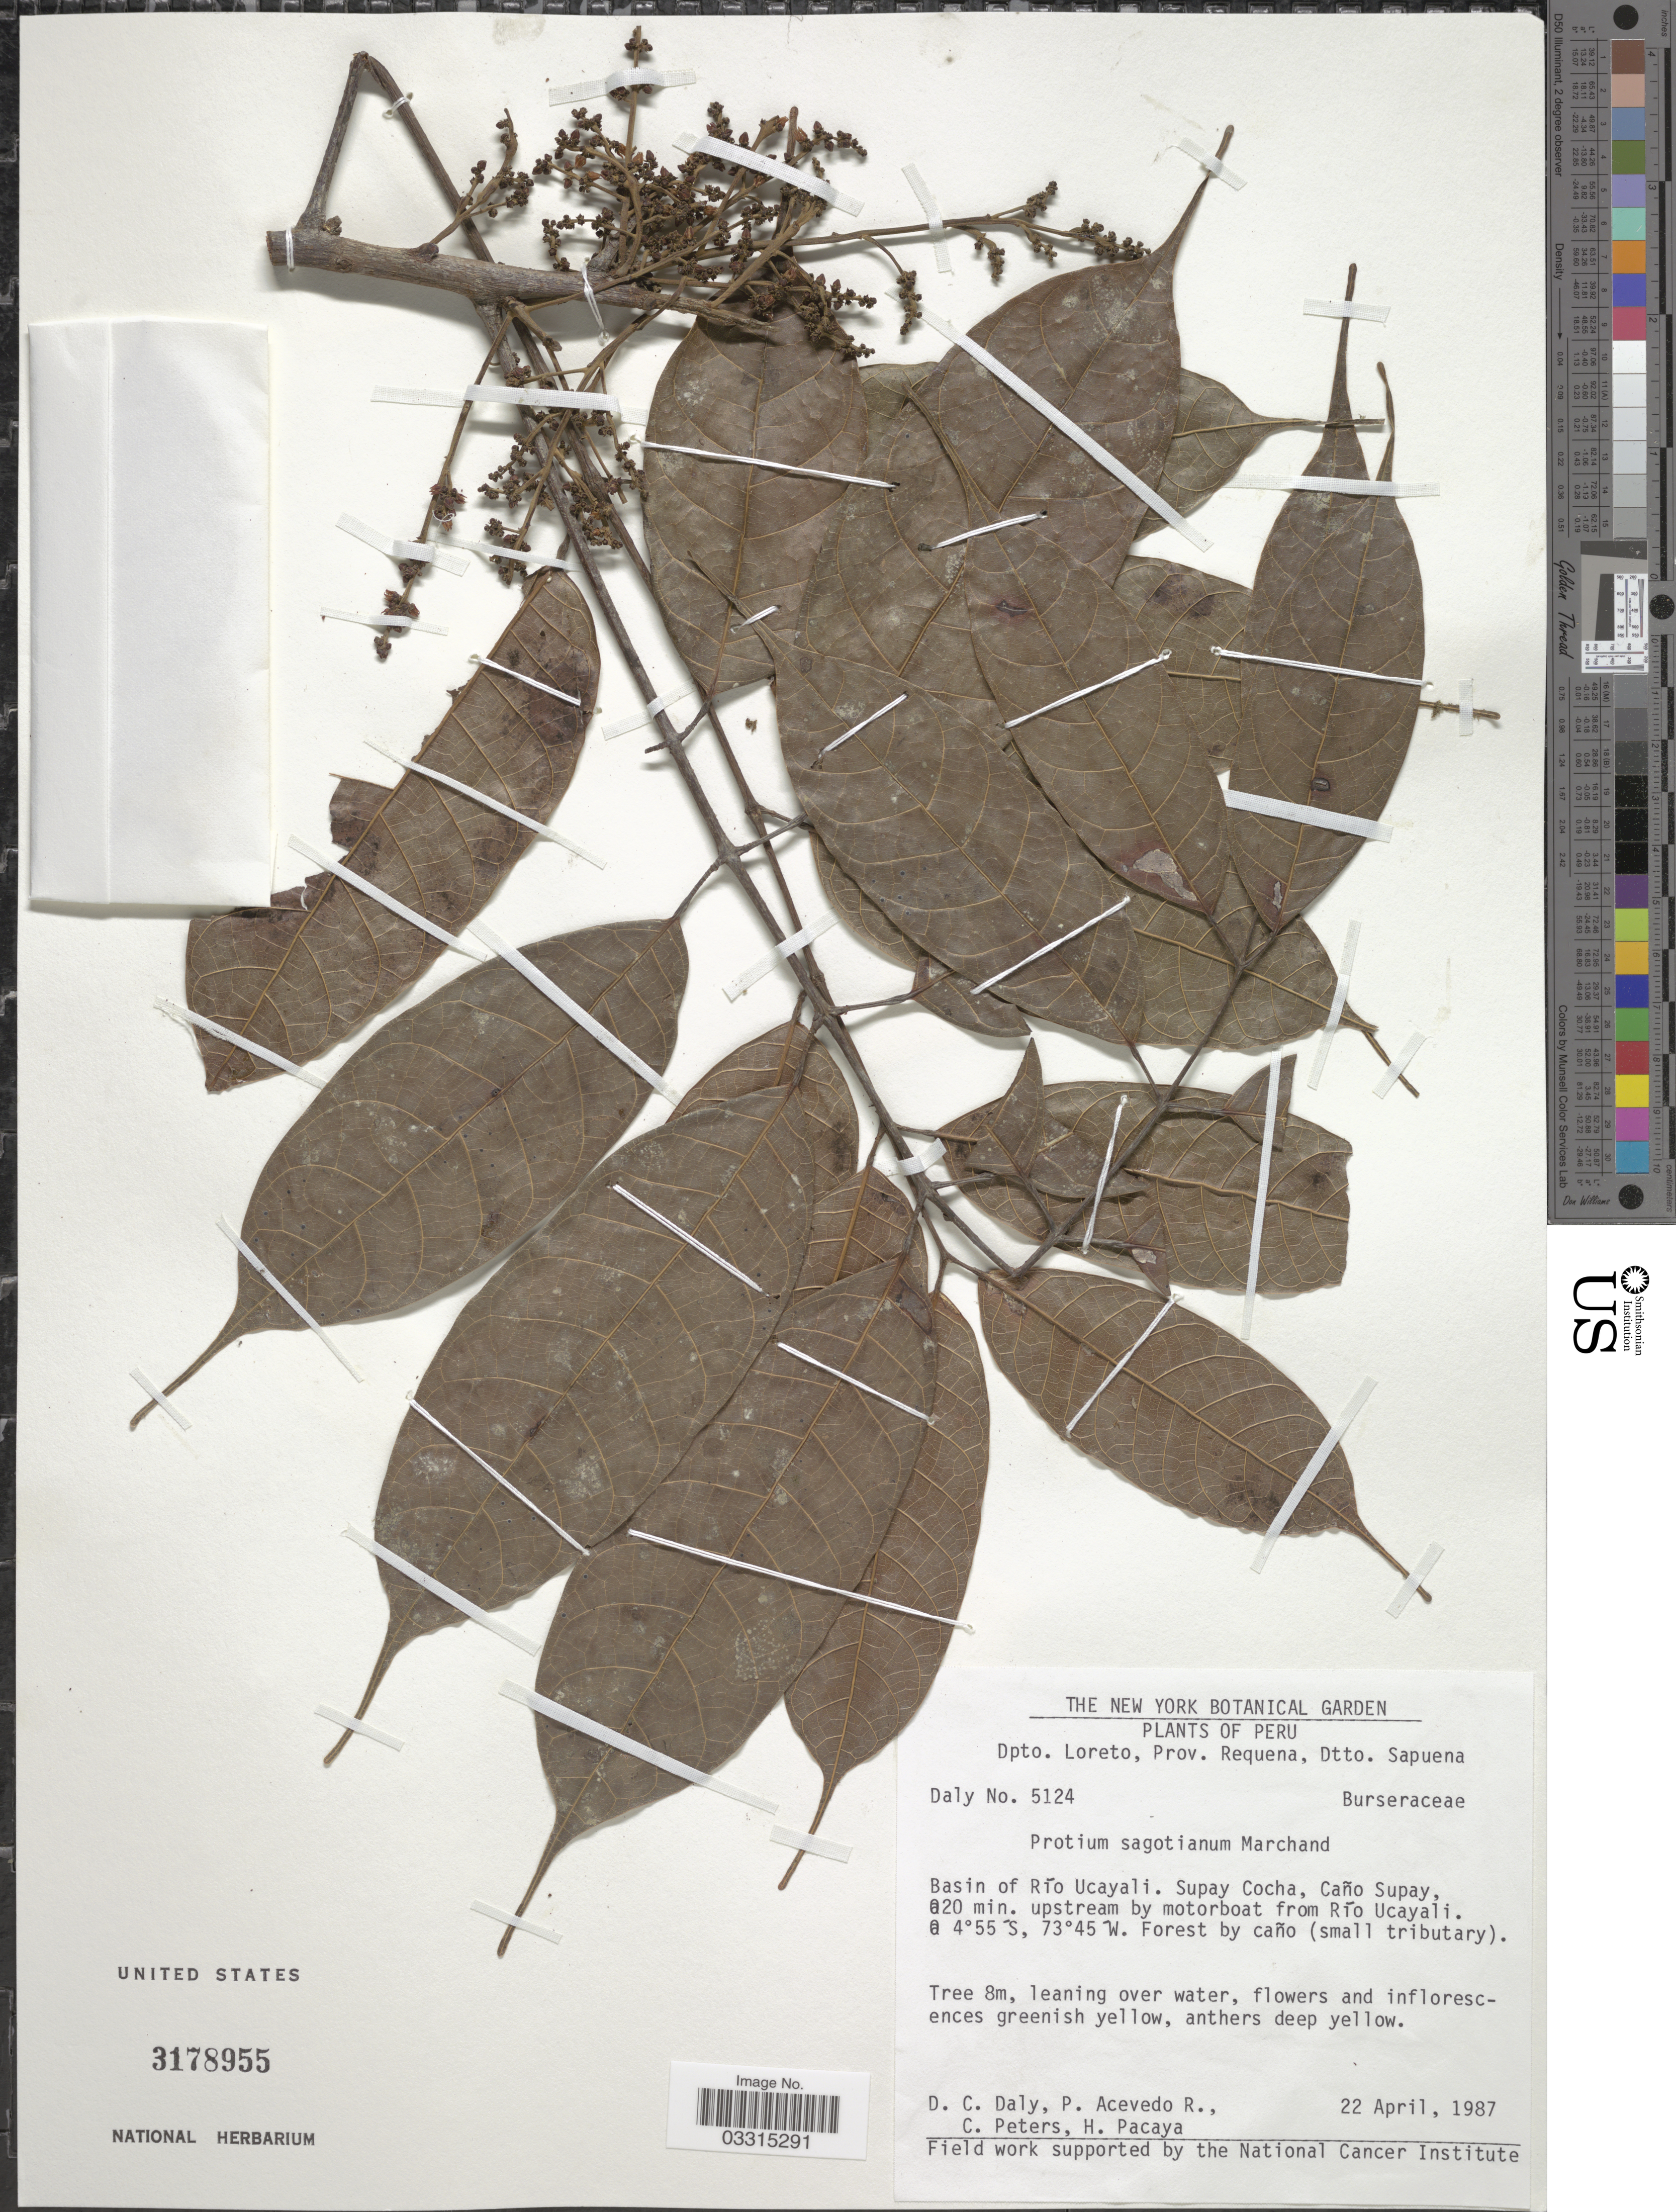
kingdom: Plantae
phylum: Tracheophyta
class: Magnoliopsida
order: Sapindales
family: Burseraceae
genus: Protium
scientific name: Protium sagotianum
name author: Marchand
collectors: D. C. Daly, P. Acevedo R., C. Peters & H. Pacaya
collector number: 5124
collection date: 1987-04-22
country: Peru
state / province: Loreto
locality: Dpto. Loreto, Prov. Requena, Dtto. Sapuena. Basin of Río Ucayali. Supay Cocha, Caño Supay, 020 min. upstream by motorboat from Río Ucayali. Forest by caño (small tributary).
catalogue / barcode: US 3178955